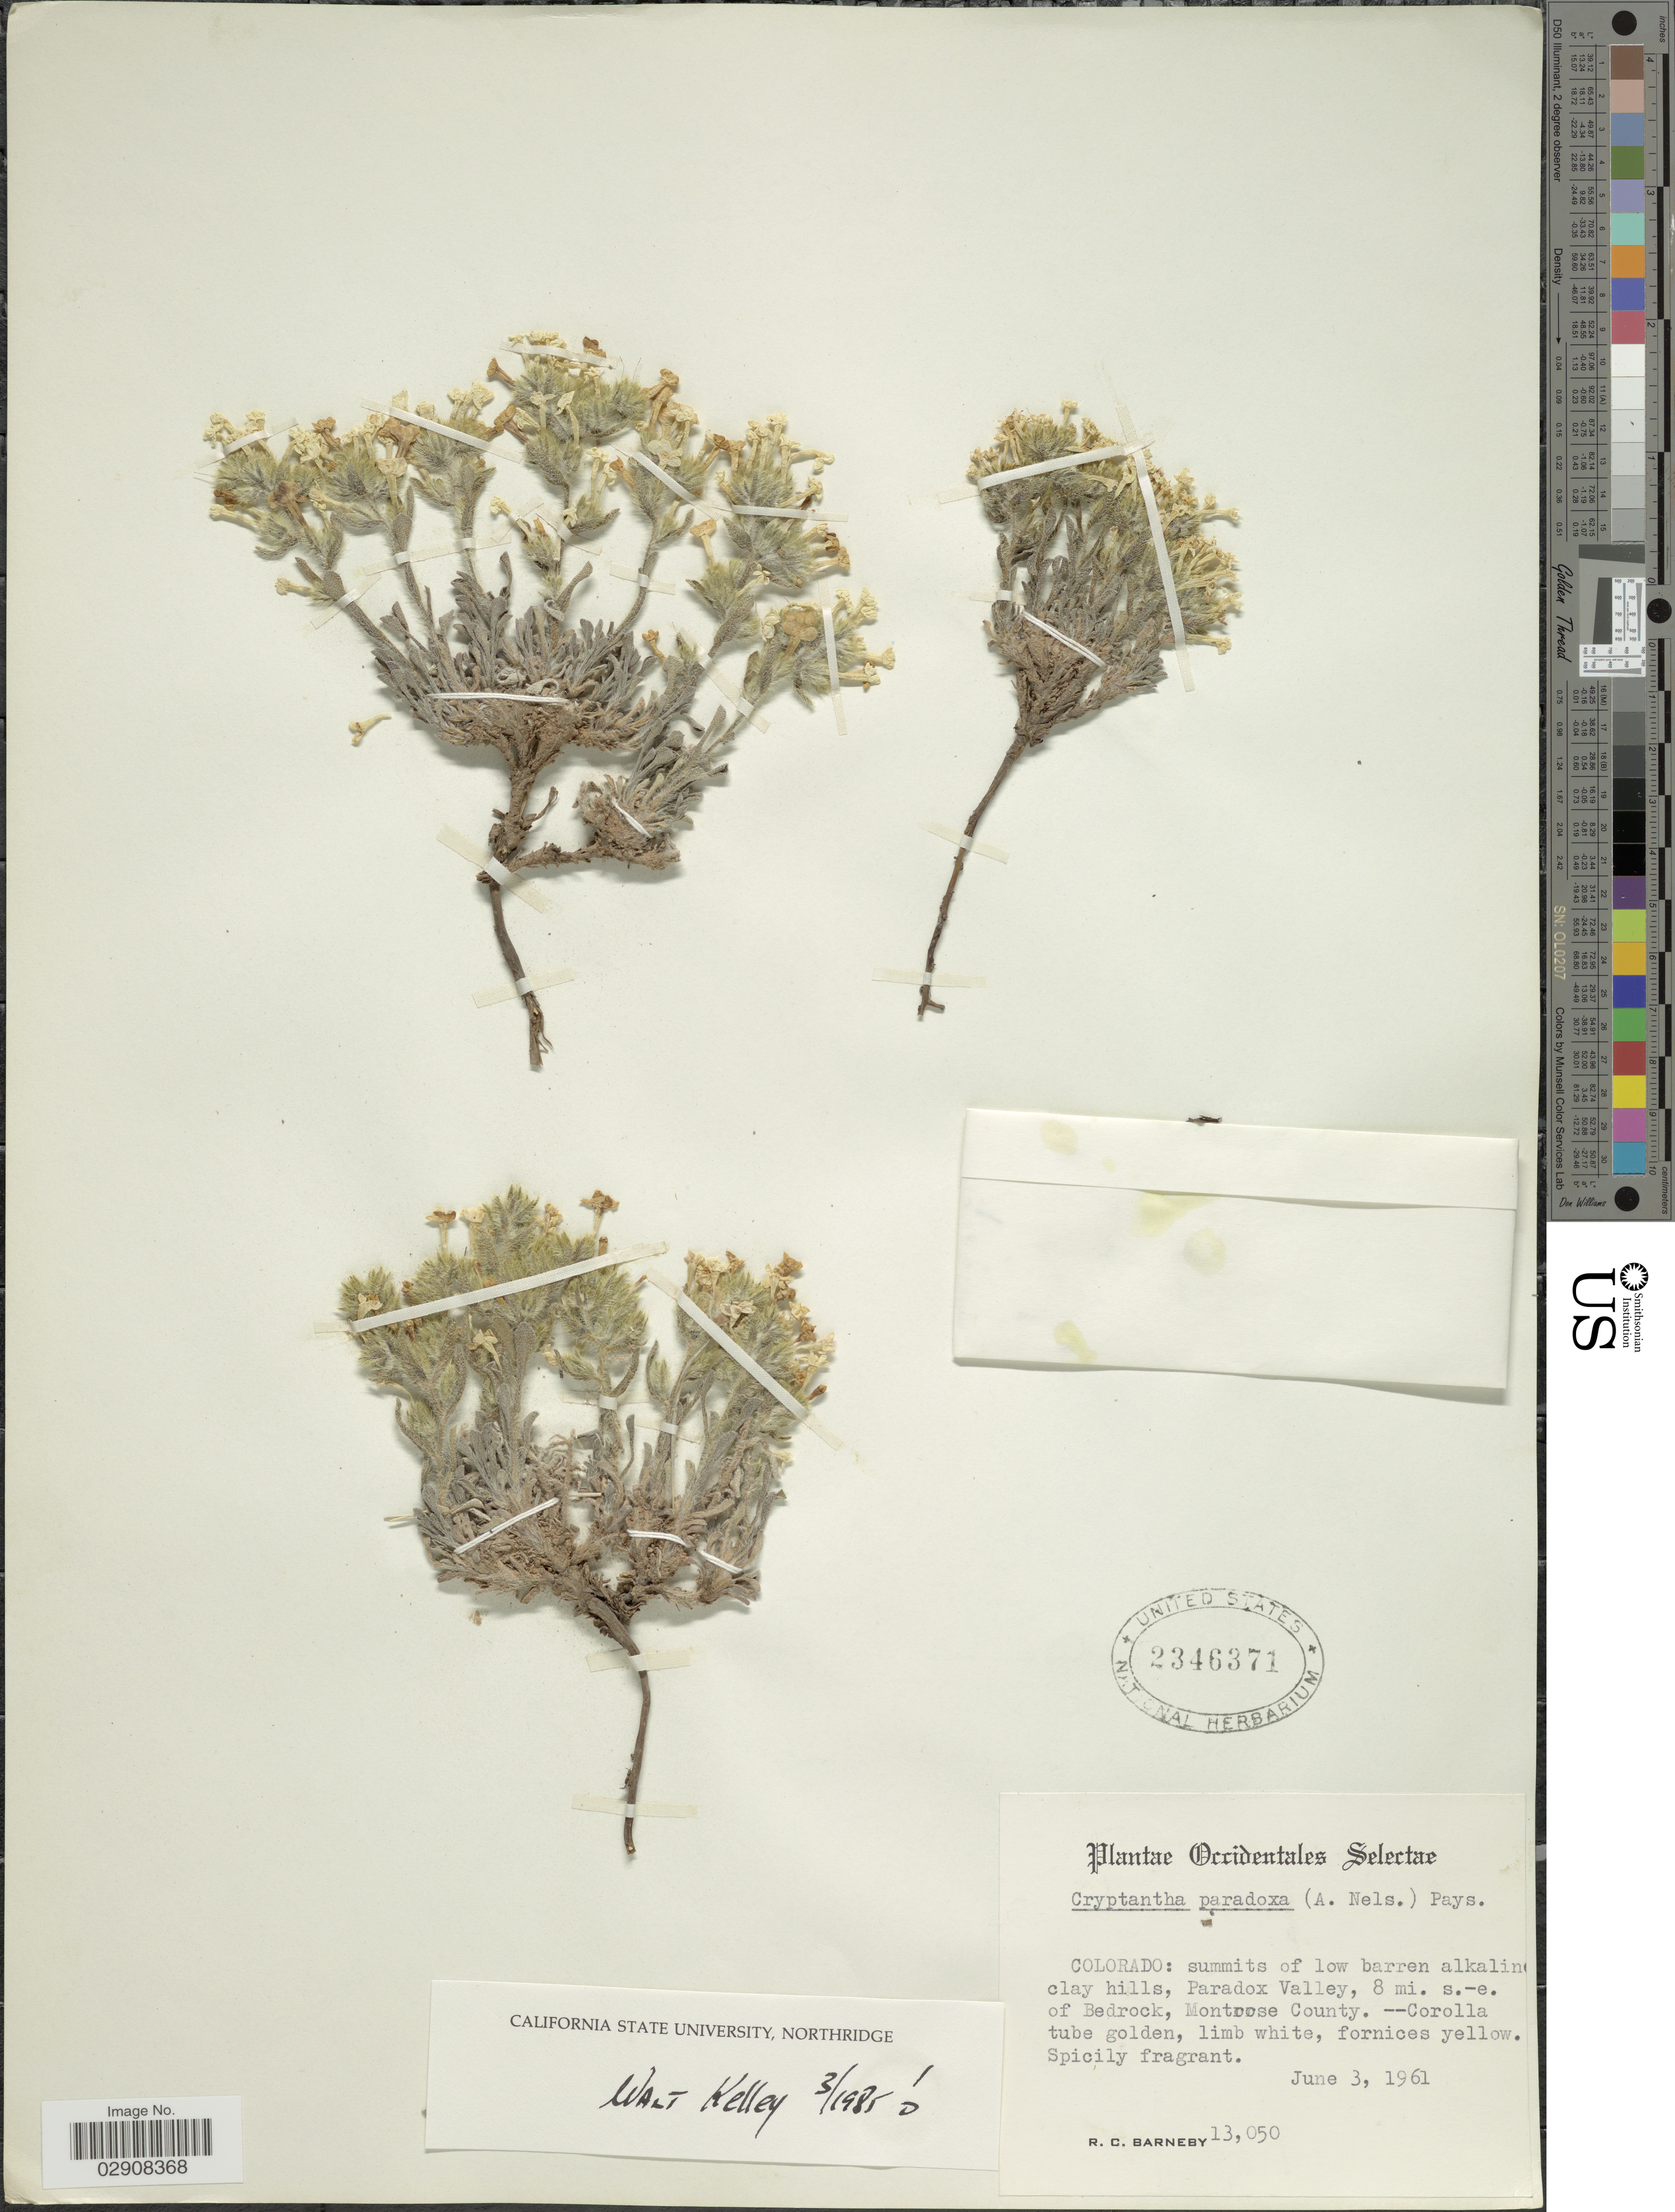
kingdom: Plantae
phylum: Tracheophyta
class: Magnoliopsida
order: Boraginales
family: Boraginaceae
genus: Cryptantha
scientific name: Cryptantha paradoxa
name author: (A. Nelson) Payson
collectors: R. C. Barneby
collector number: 13050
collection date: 1961-06-03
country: United States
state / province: Colorado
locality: Summits of low barren alkaline clay hills, Paradox Valley, 8 mi. s.-e. of Bedrock, Montrose County.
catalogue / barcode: US 2346371